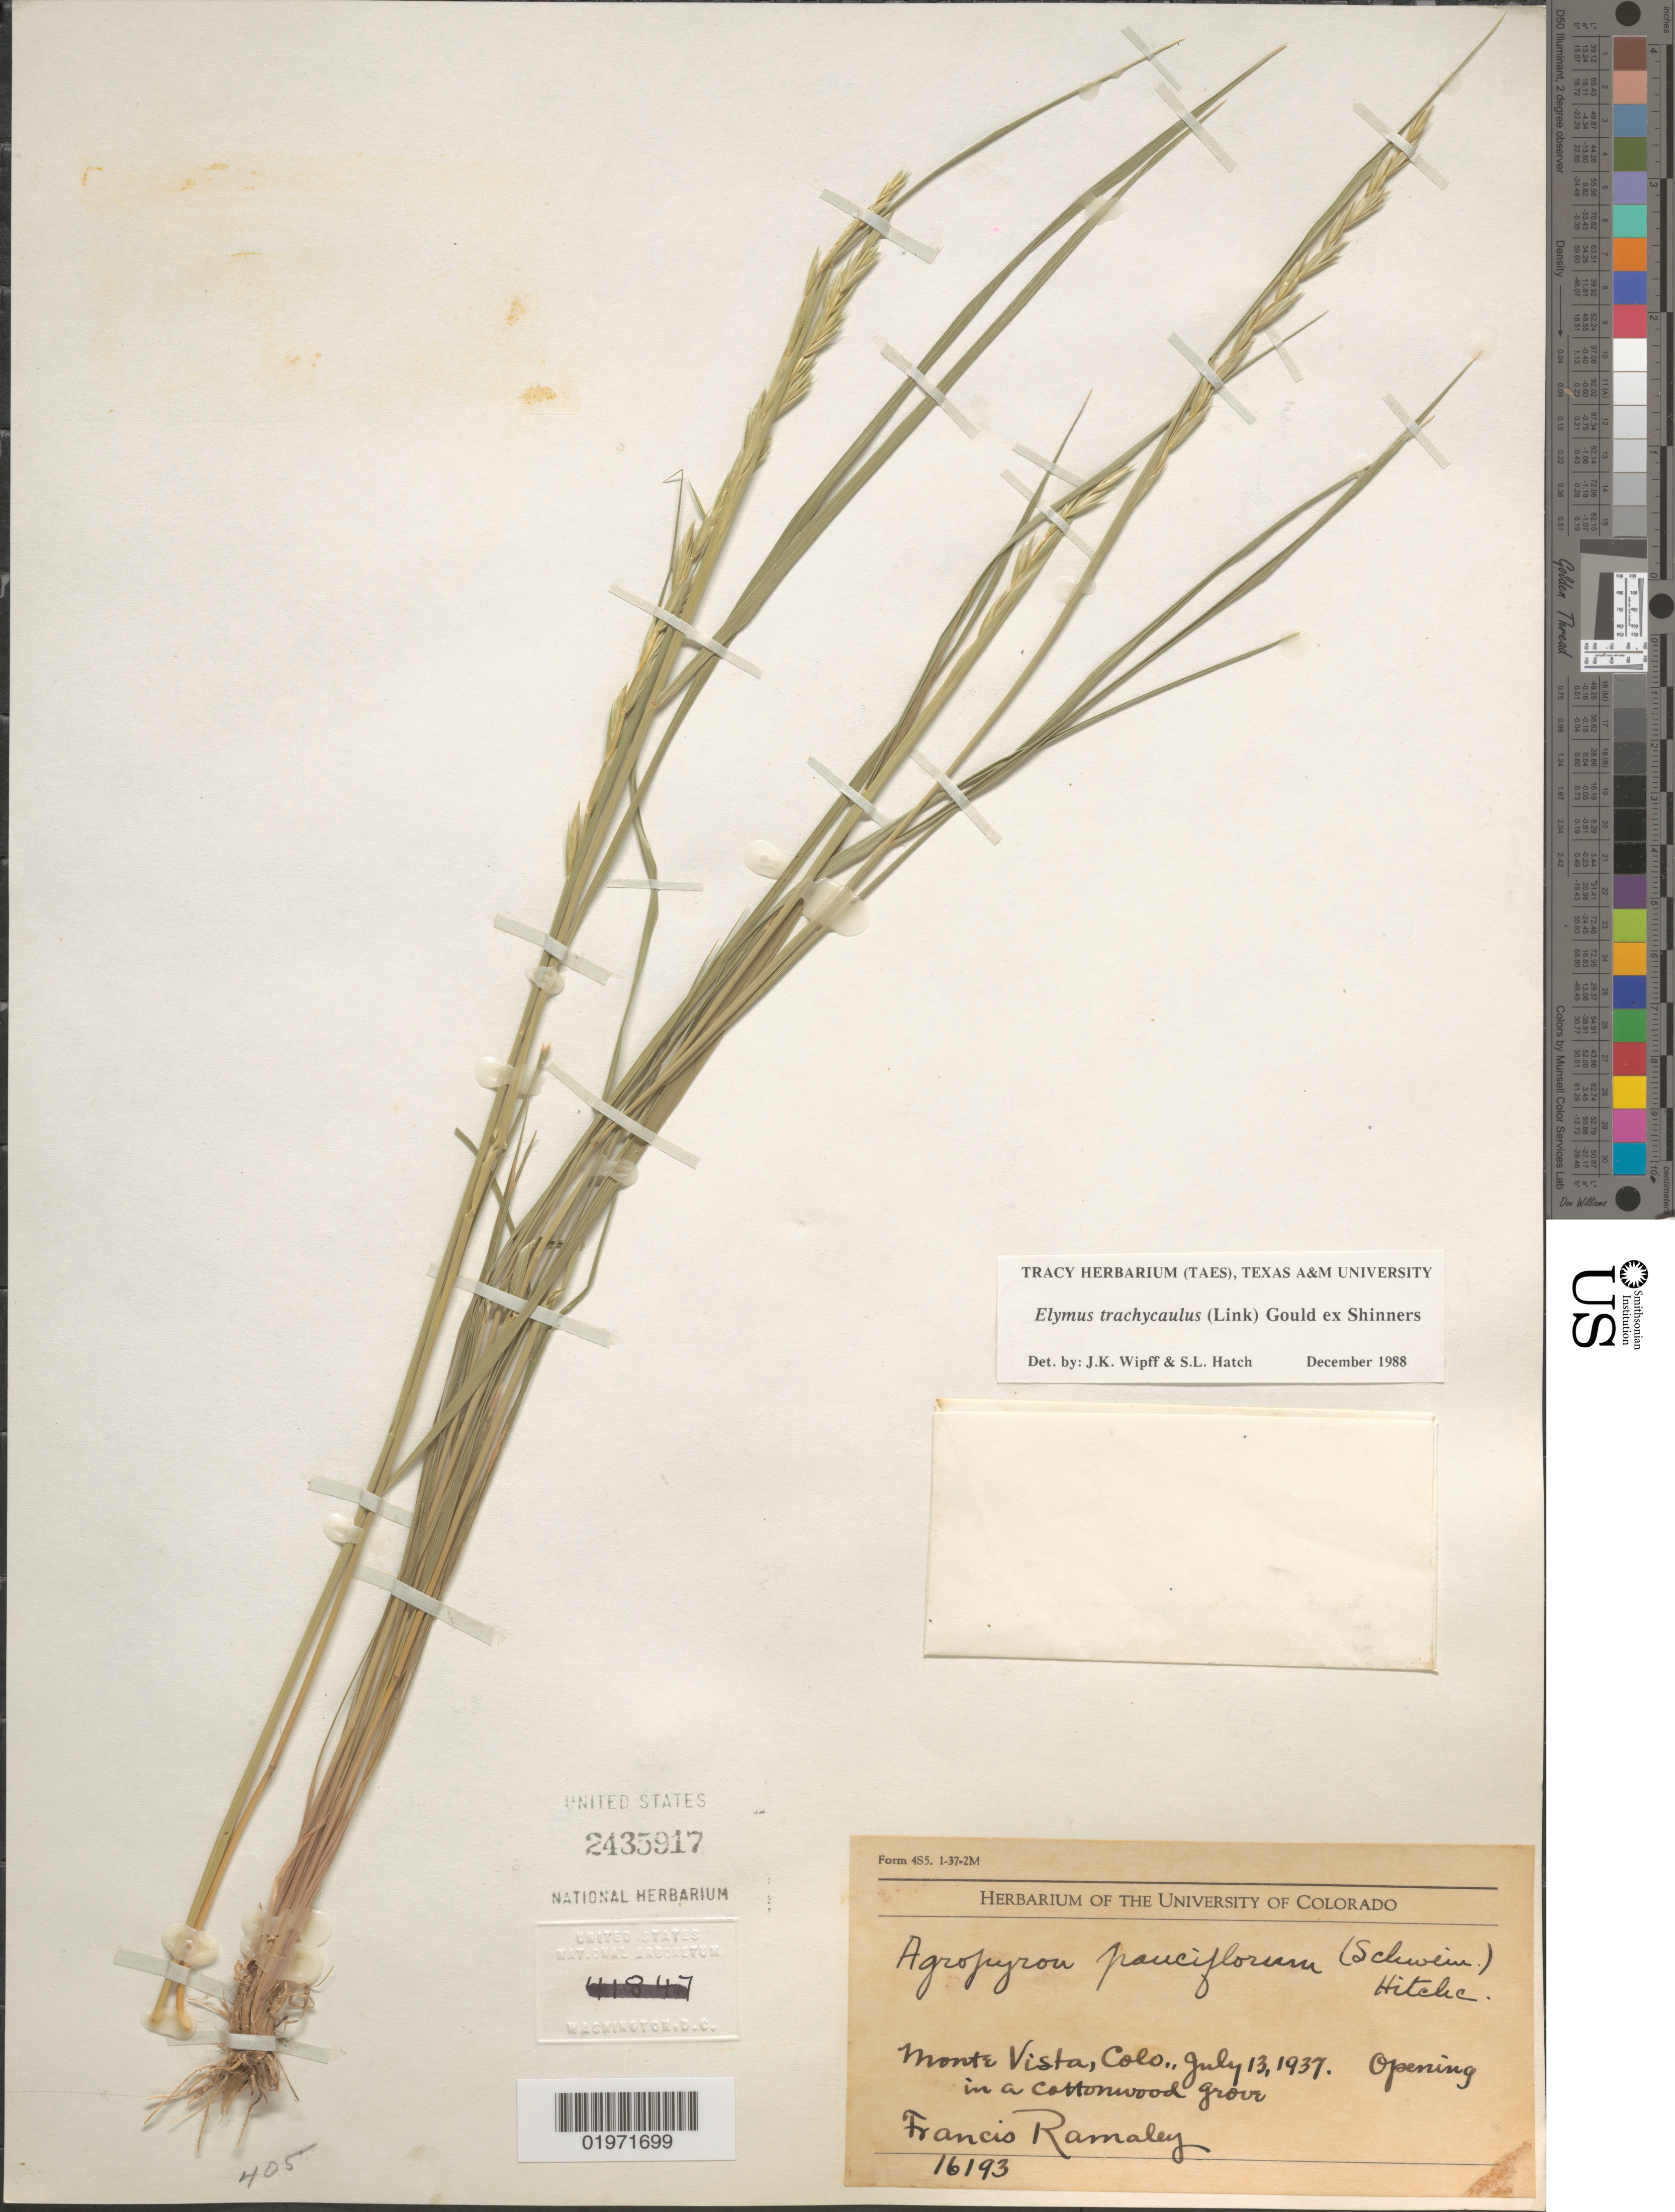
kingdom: Plantae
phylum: Tracheophyta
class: Liliopsida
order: Poales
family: Poaceae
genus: Elymus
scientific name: Elymus trachycaulus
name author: (Link) Gould ex Shinners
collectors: F. Ramaley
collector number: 16193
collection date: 1937-07-13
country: United States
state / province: Colorado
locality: Monte Vista. Opening in a cottonwood grove.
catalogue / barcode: US 2435917